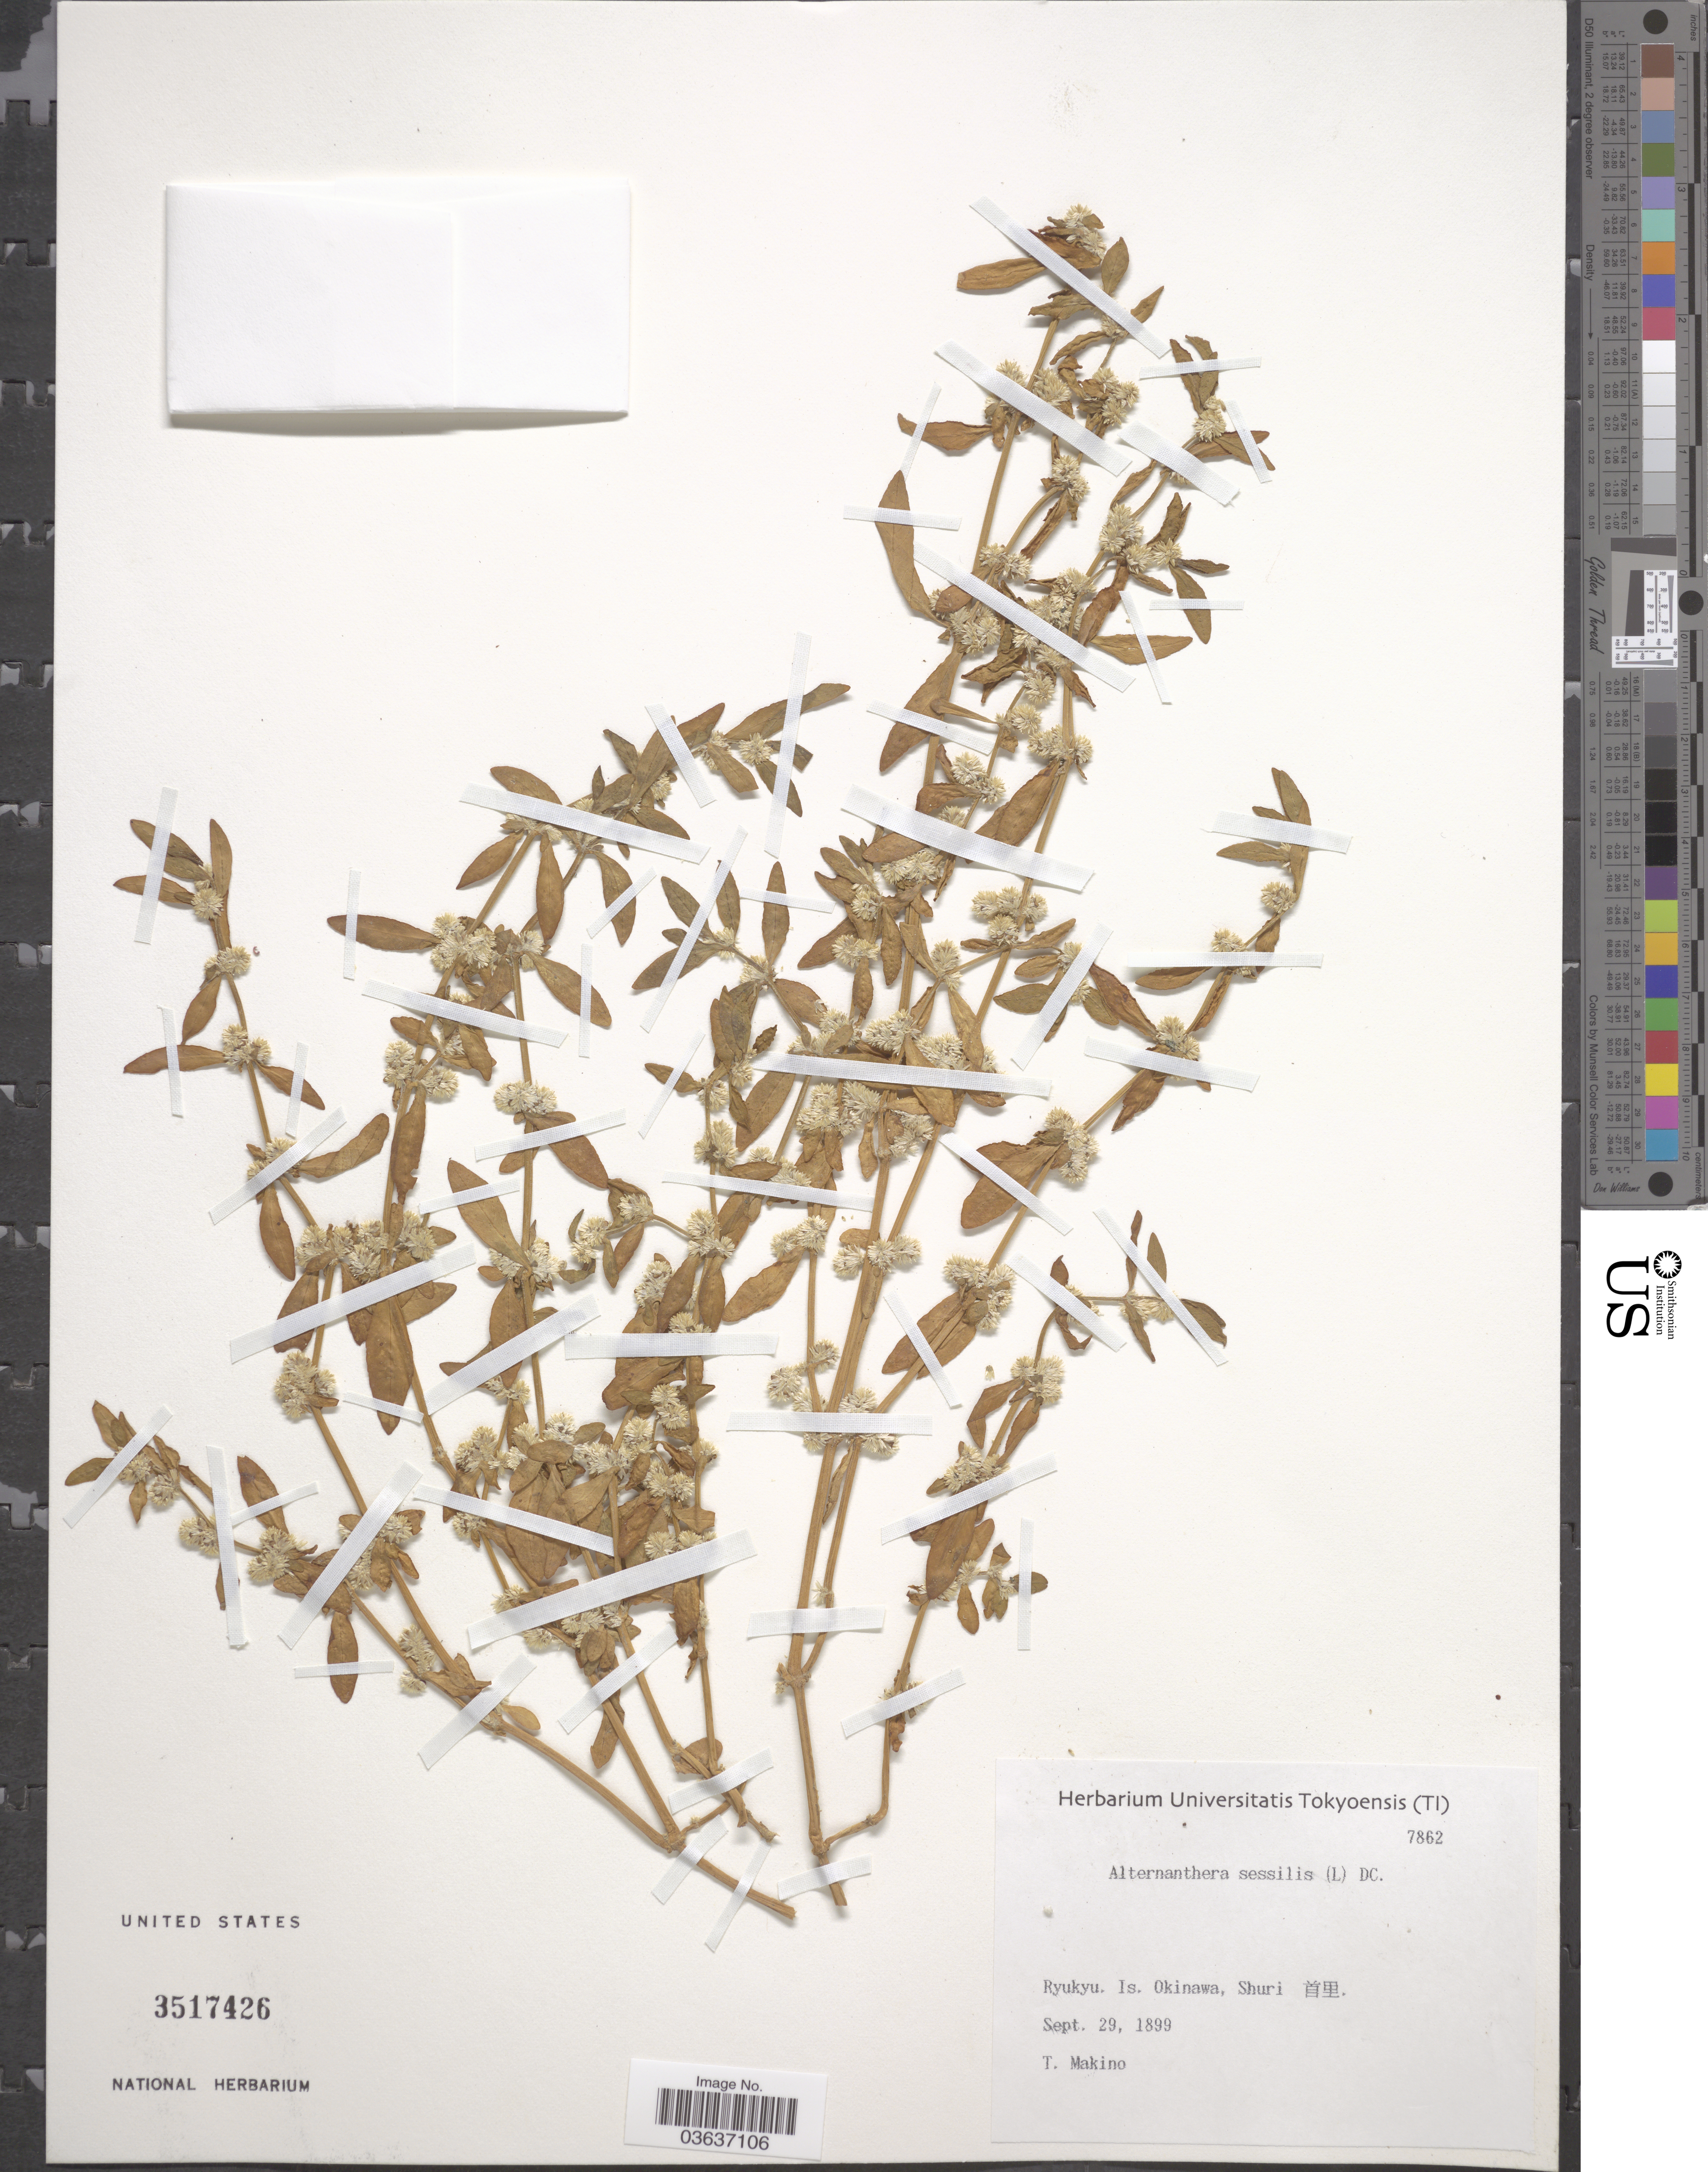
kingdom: Plantae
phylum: Tracheophyta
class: Magnoliopsida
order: Caryophyllales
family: Amaranthaceae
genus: Alternanthera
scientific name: Alternanthera sessilis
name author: (L.) DC.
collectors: T. Makino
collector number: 7862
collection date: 1899-09-29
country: Japan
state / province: Okinawa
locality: Ryukyu Is. Okinawa, Shuri X.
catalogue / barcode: US 3517426